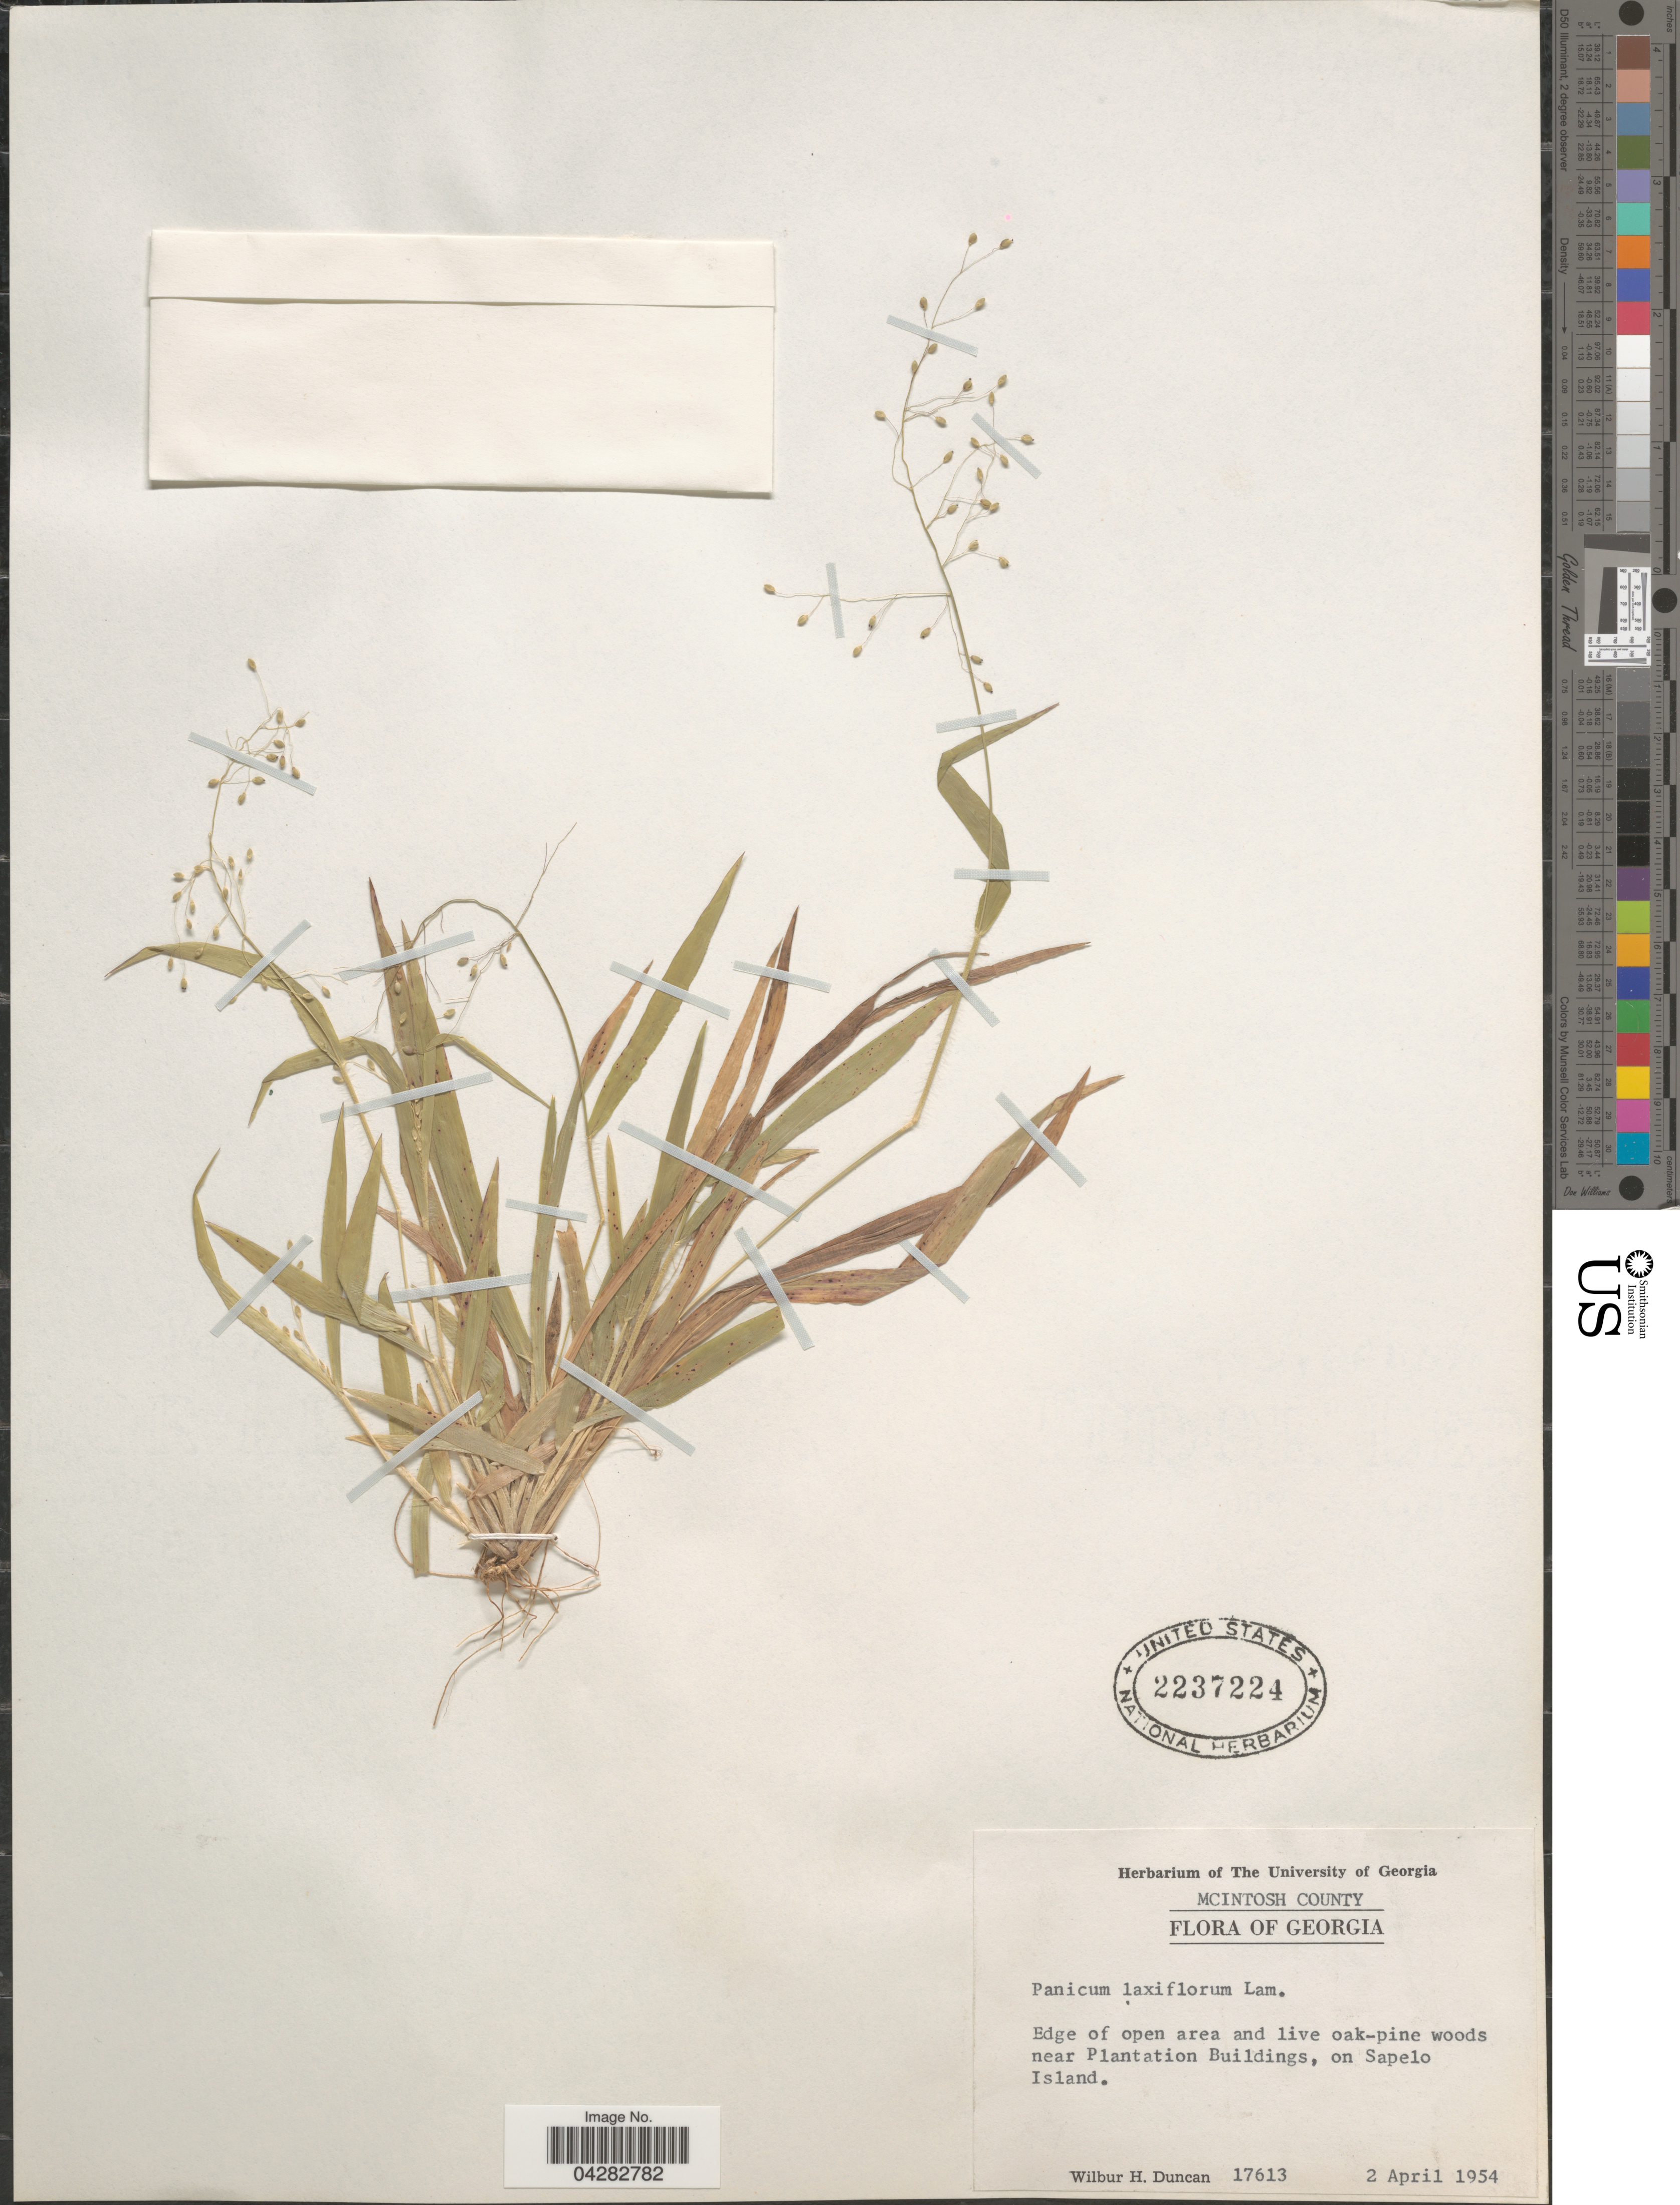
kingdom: Plantae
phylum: Tracheophyta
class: Liliopsida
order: Poales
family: Poaceae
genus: Dichanthelium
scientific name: Dichanthelium laxiflorum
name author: (Lam.) Gould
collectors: W. H. Duncan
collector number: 17613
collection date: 1954-04-02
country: United States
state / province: Georgia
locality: McIntosh County. Edge of open area and live oak-pine woods near Plantation Buildings, on Sapelo Island.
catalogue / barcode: US 2237224